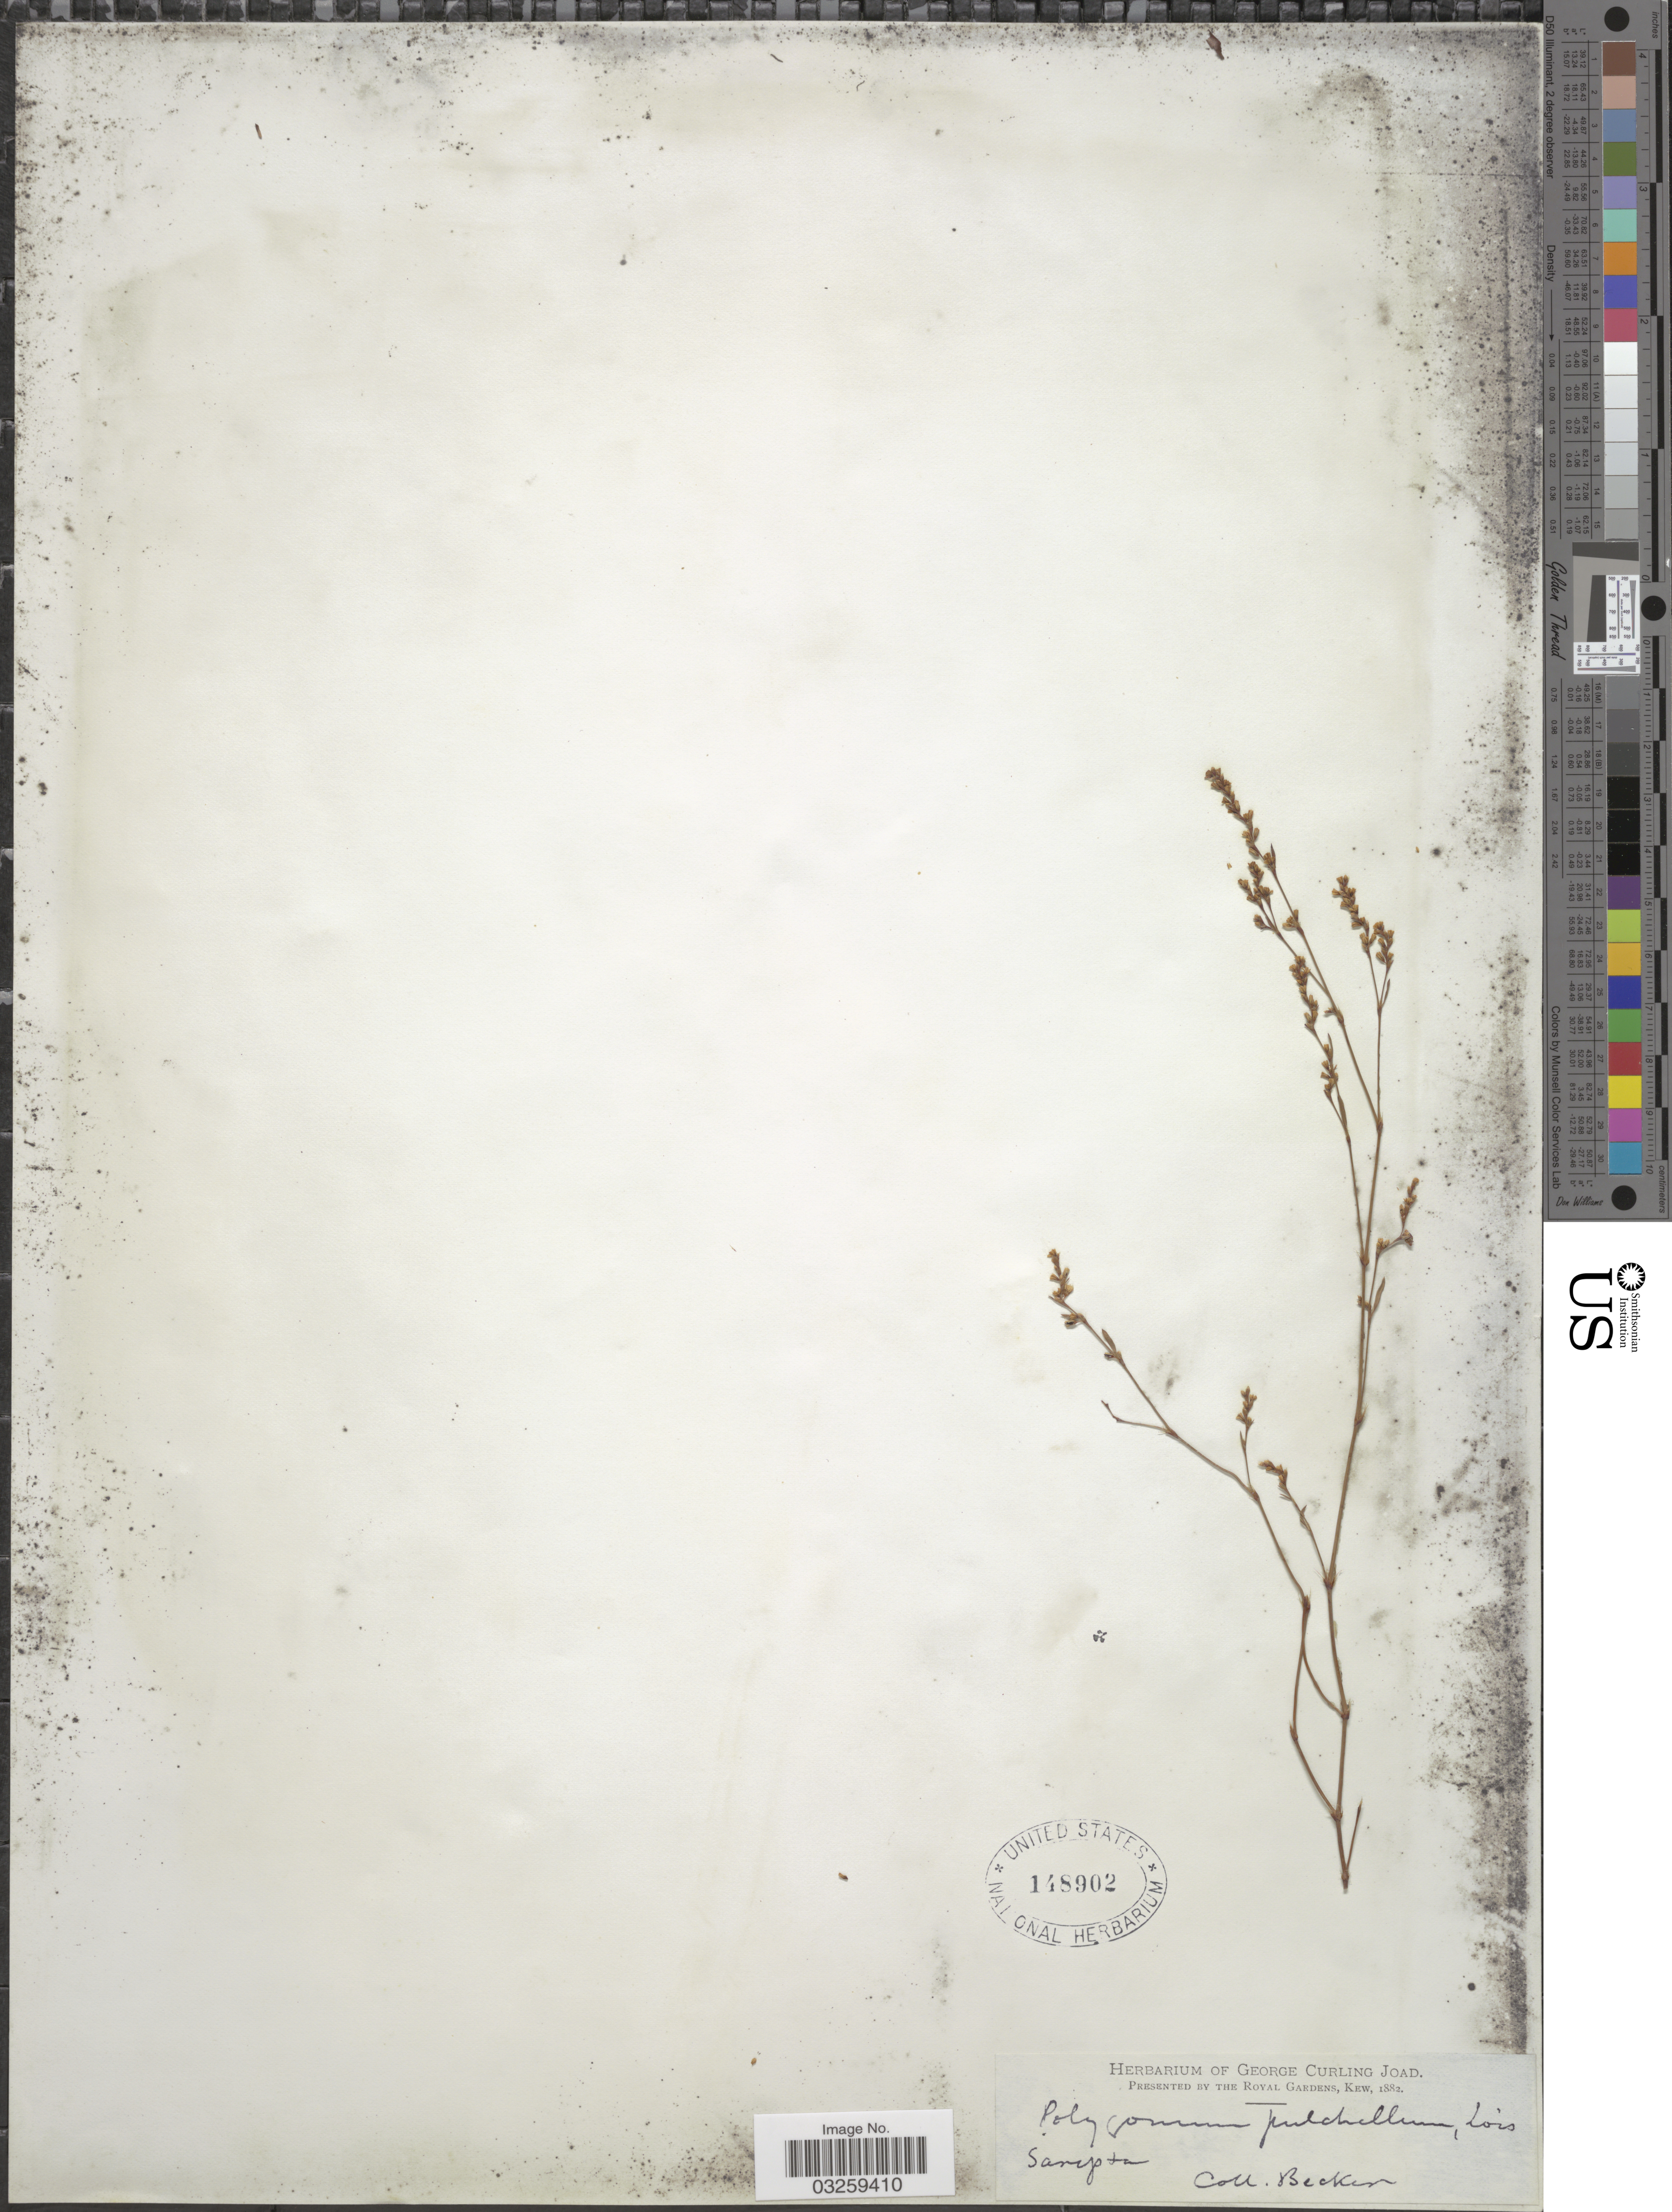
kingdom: Plantae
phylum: Tracheophyta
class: Magnoliopsida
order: Caryophyllales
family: Polygonaceae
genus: Polygonum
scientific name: Polygonum pulchellum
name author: Loisel.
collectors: -. Becker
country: Russian Federation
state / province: Volgograd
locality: Sarepta.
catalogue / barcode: US 148902